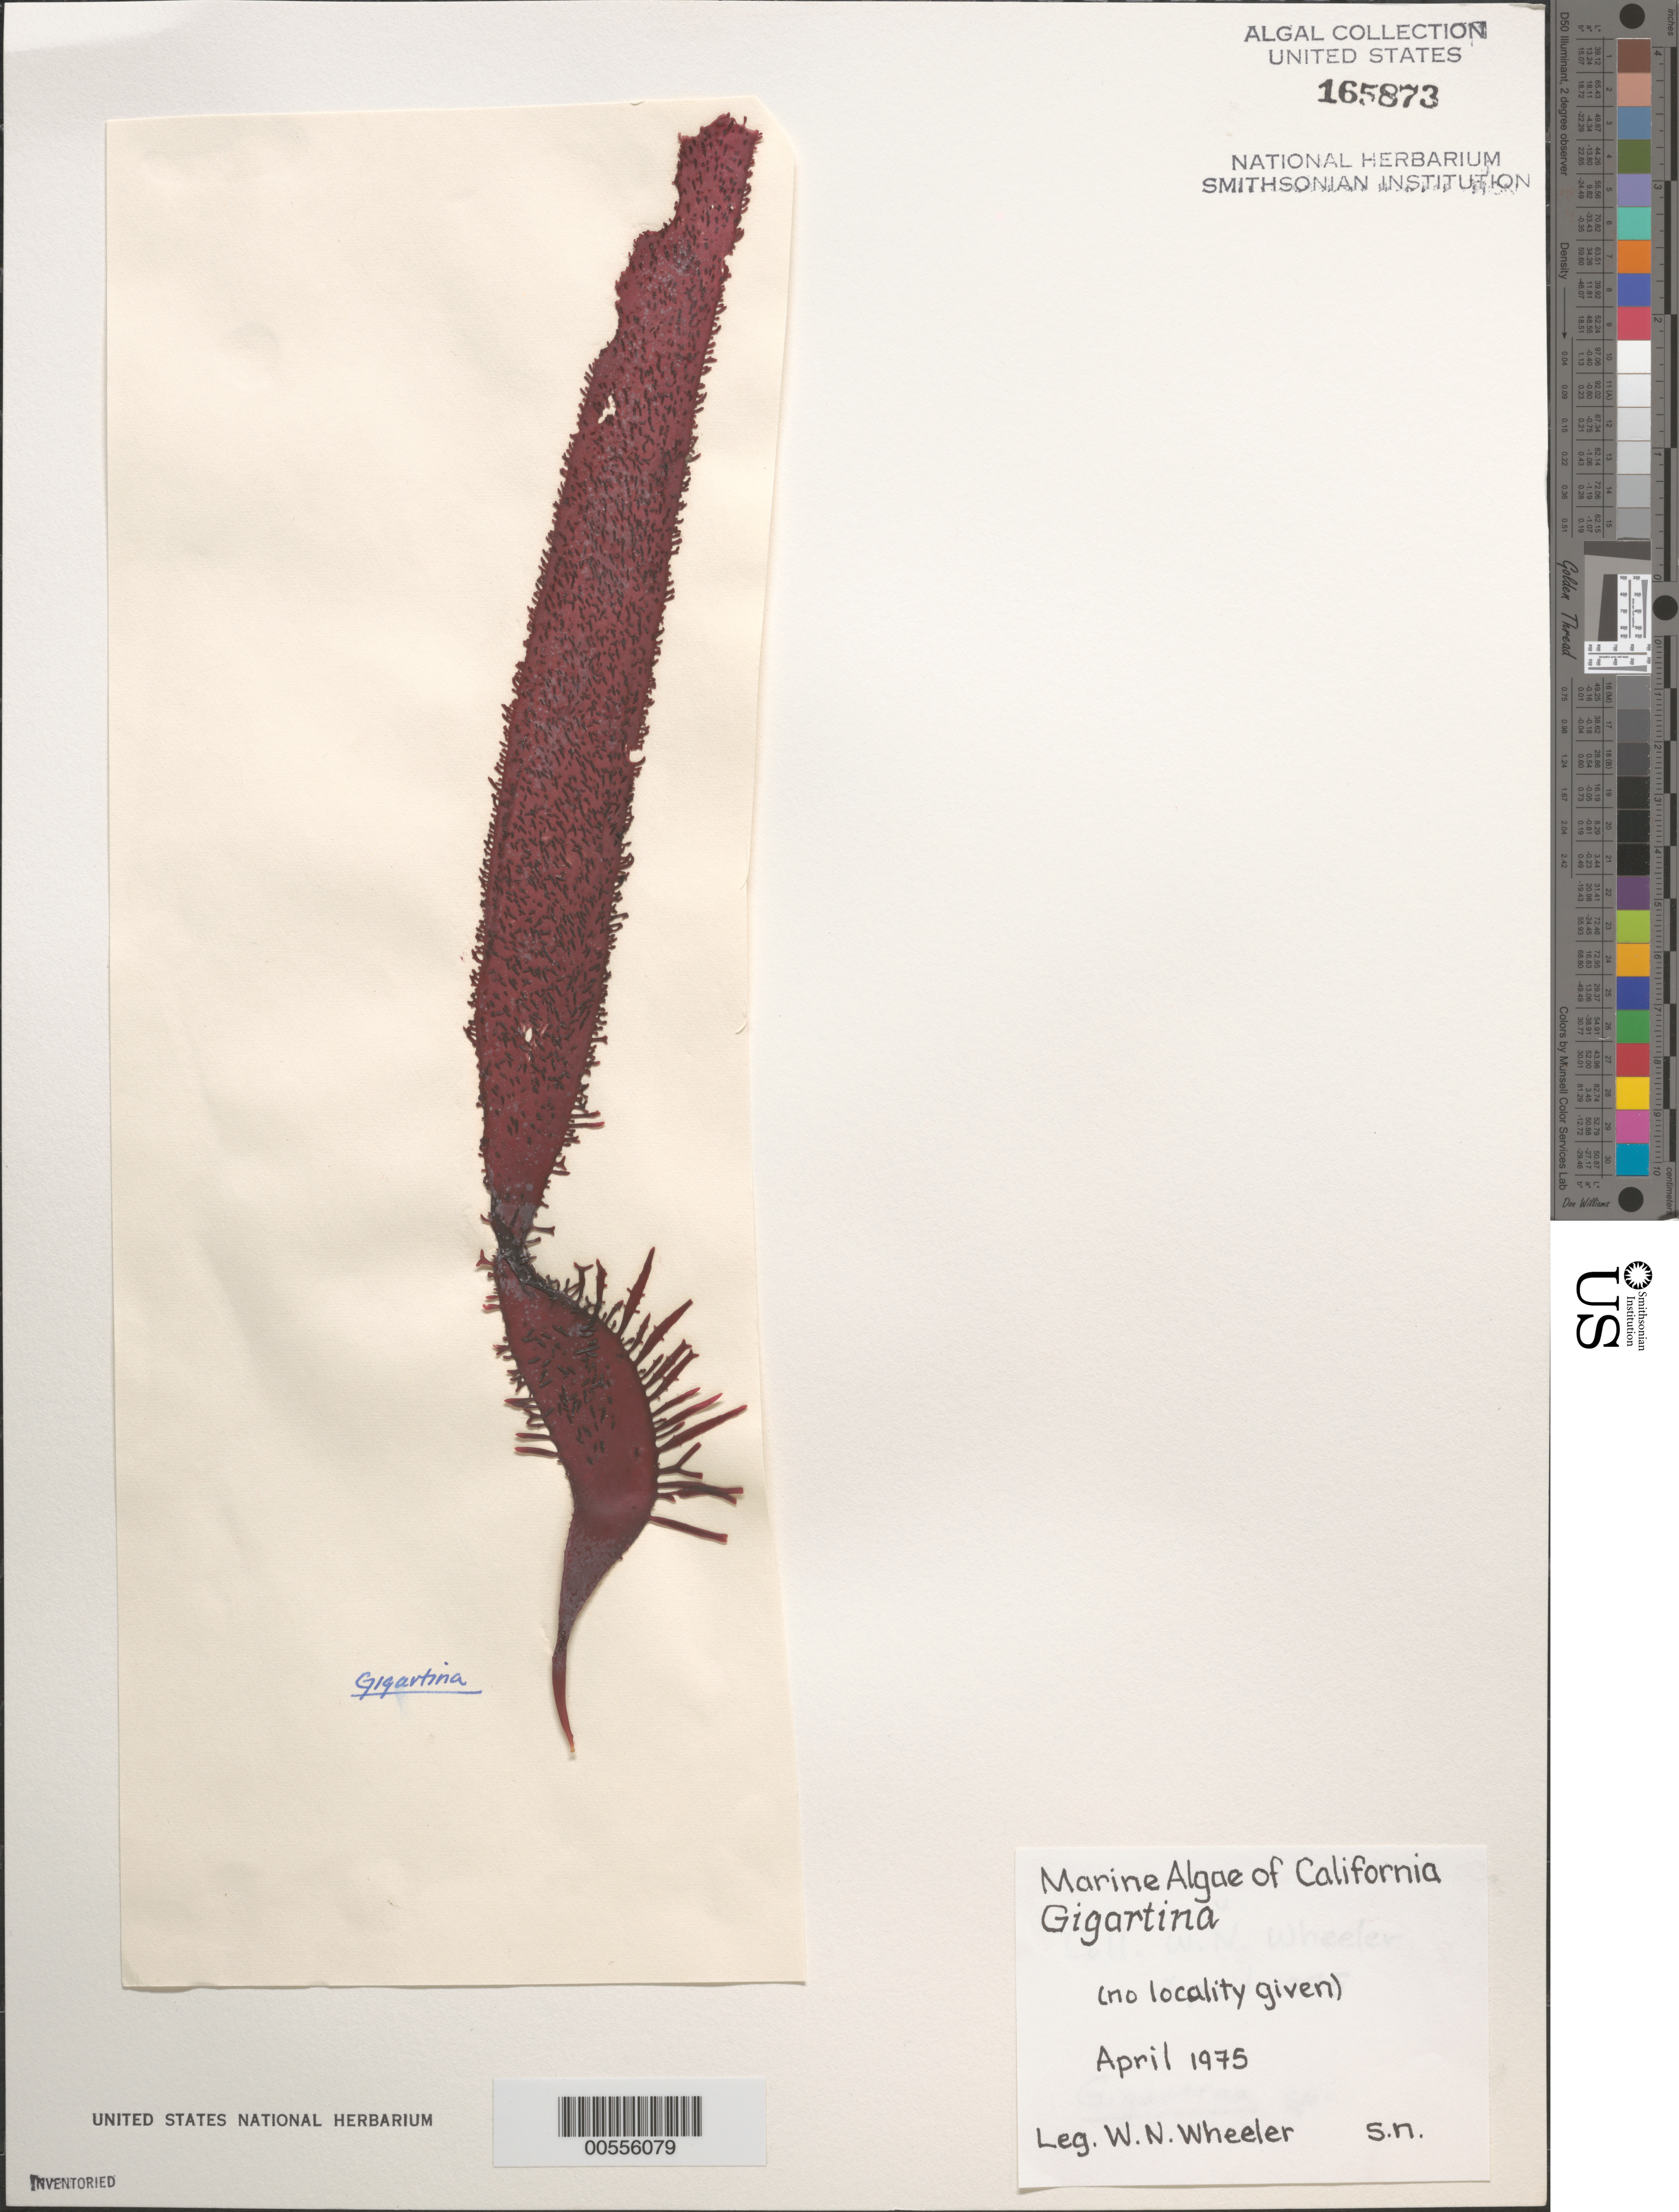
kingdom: Plantae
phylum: Rhodophyta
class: Florideophyceae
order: Gigartinales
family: Gigartinaceae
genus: Gigartina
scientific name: Gigartina sp.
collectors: W. Wheeler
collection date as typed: Apr 1975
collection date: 1975-04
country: United States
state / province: California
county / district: San Diego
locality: False Bay, San Diego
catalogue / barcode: US 165873